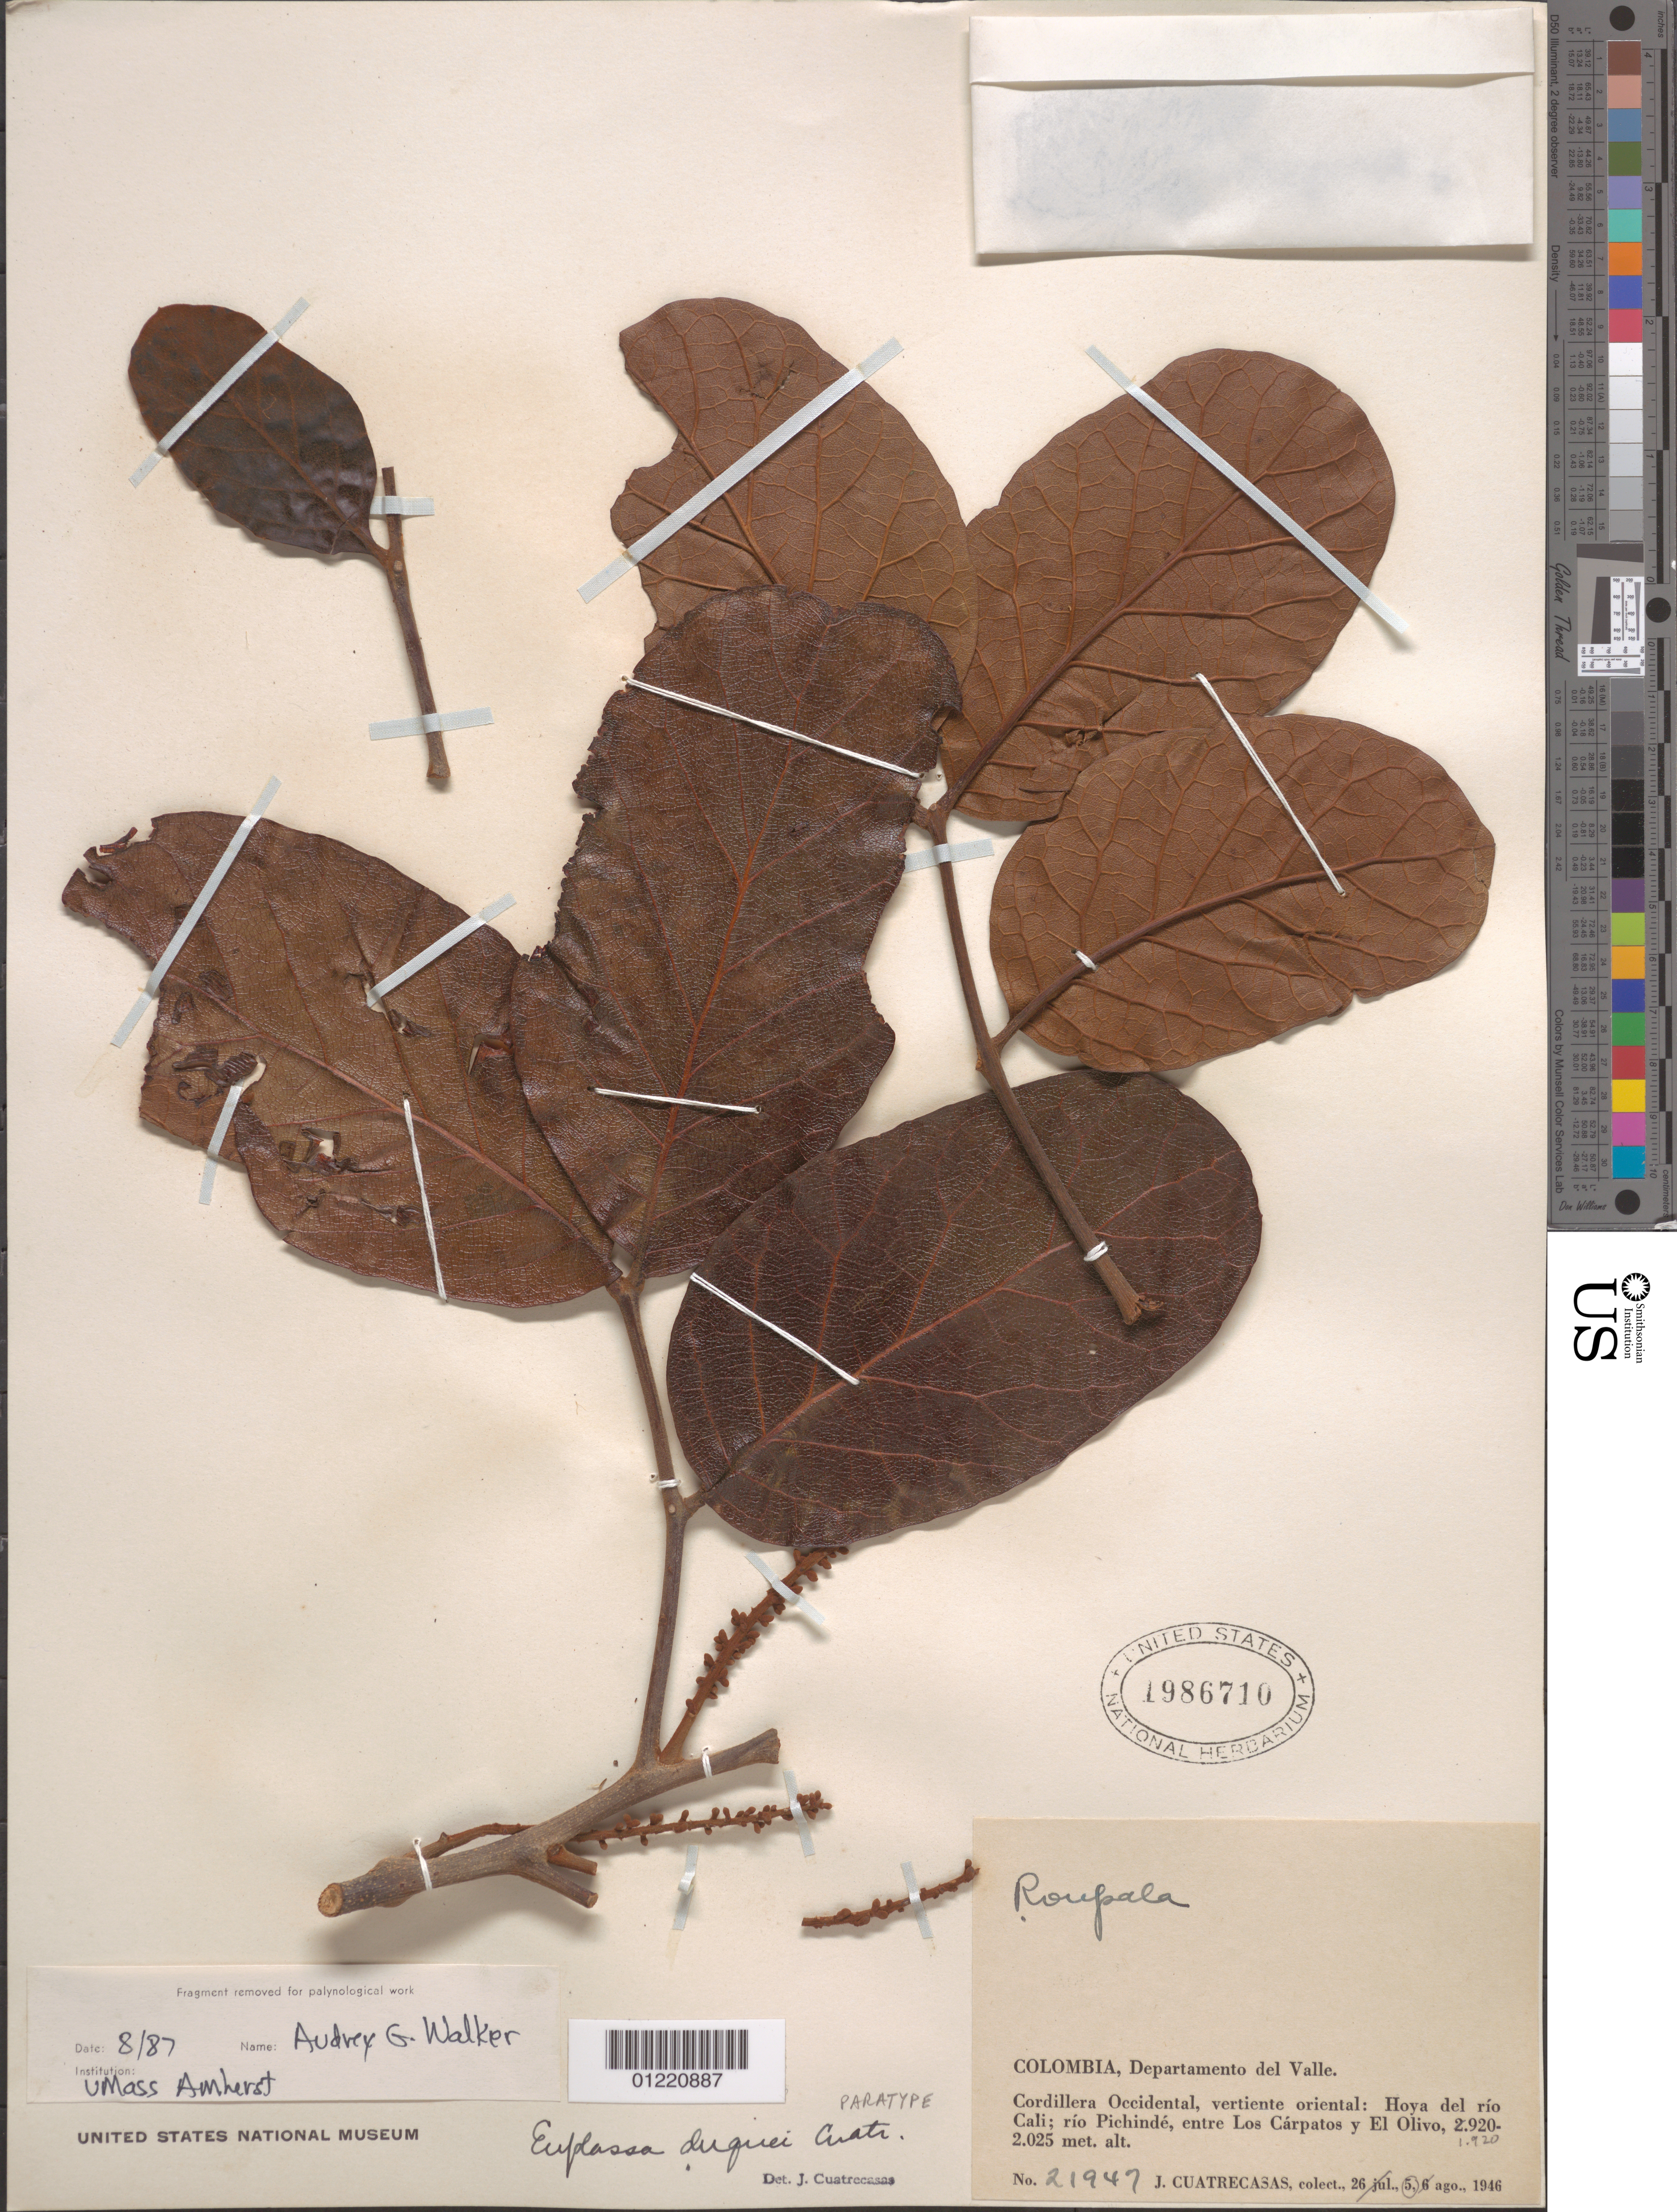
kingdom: Plantae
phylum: Tracheophyta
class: Magnoliopsida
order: Proteales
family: Proteaceae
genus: Euplassa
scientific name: Euplassa duquei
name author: Killip & Cuatrec.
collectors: J. Cuatrecasas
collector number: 21947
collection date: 1946-08-05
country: Colombia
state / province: Valle del Cauca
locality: Cordillera Occidental, vertiente oriental: Hoya del río Cali; río Pichindé, entre Los Cárapatos y El Olivo.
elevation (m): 1920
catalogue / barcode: US 1986710